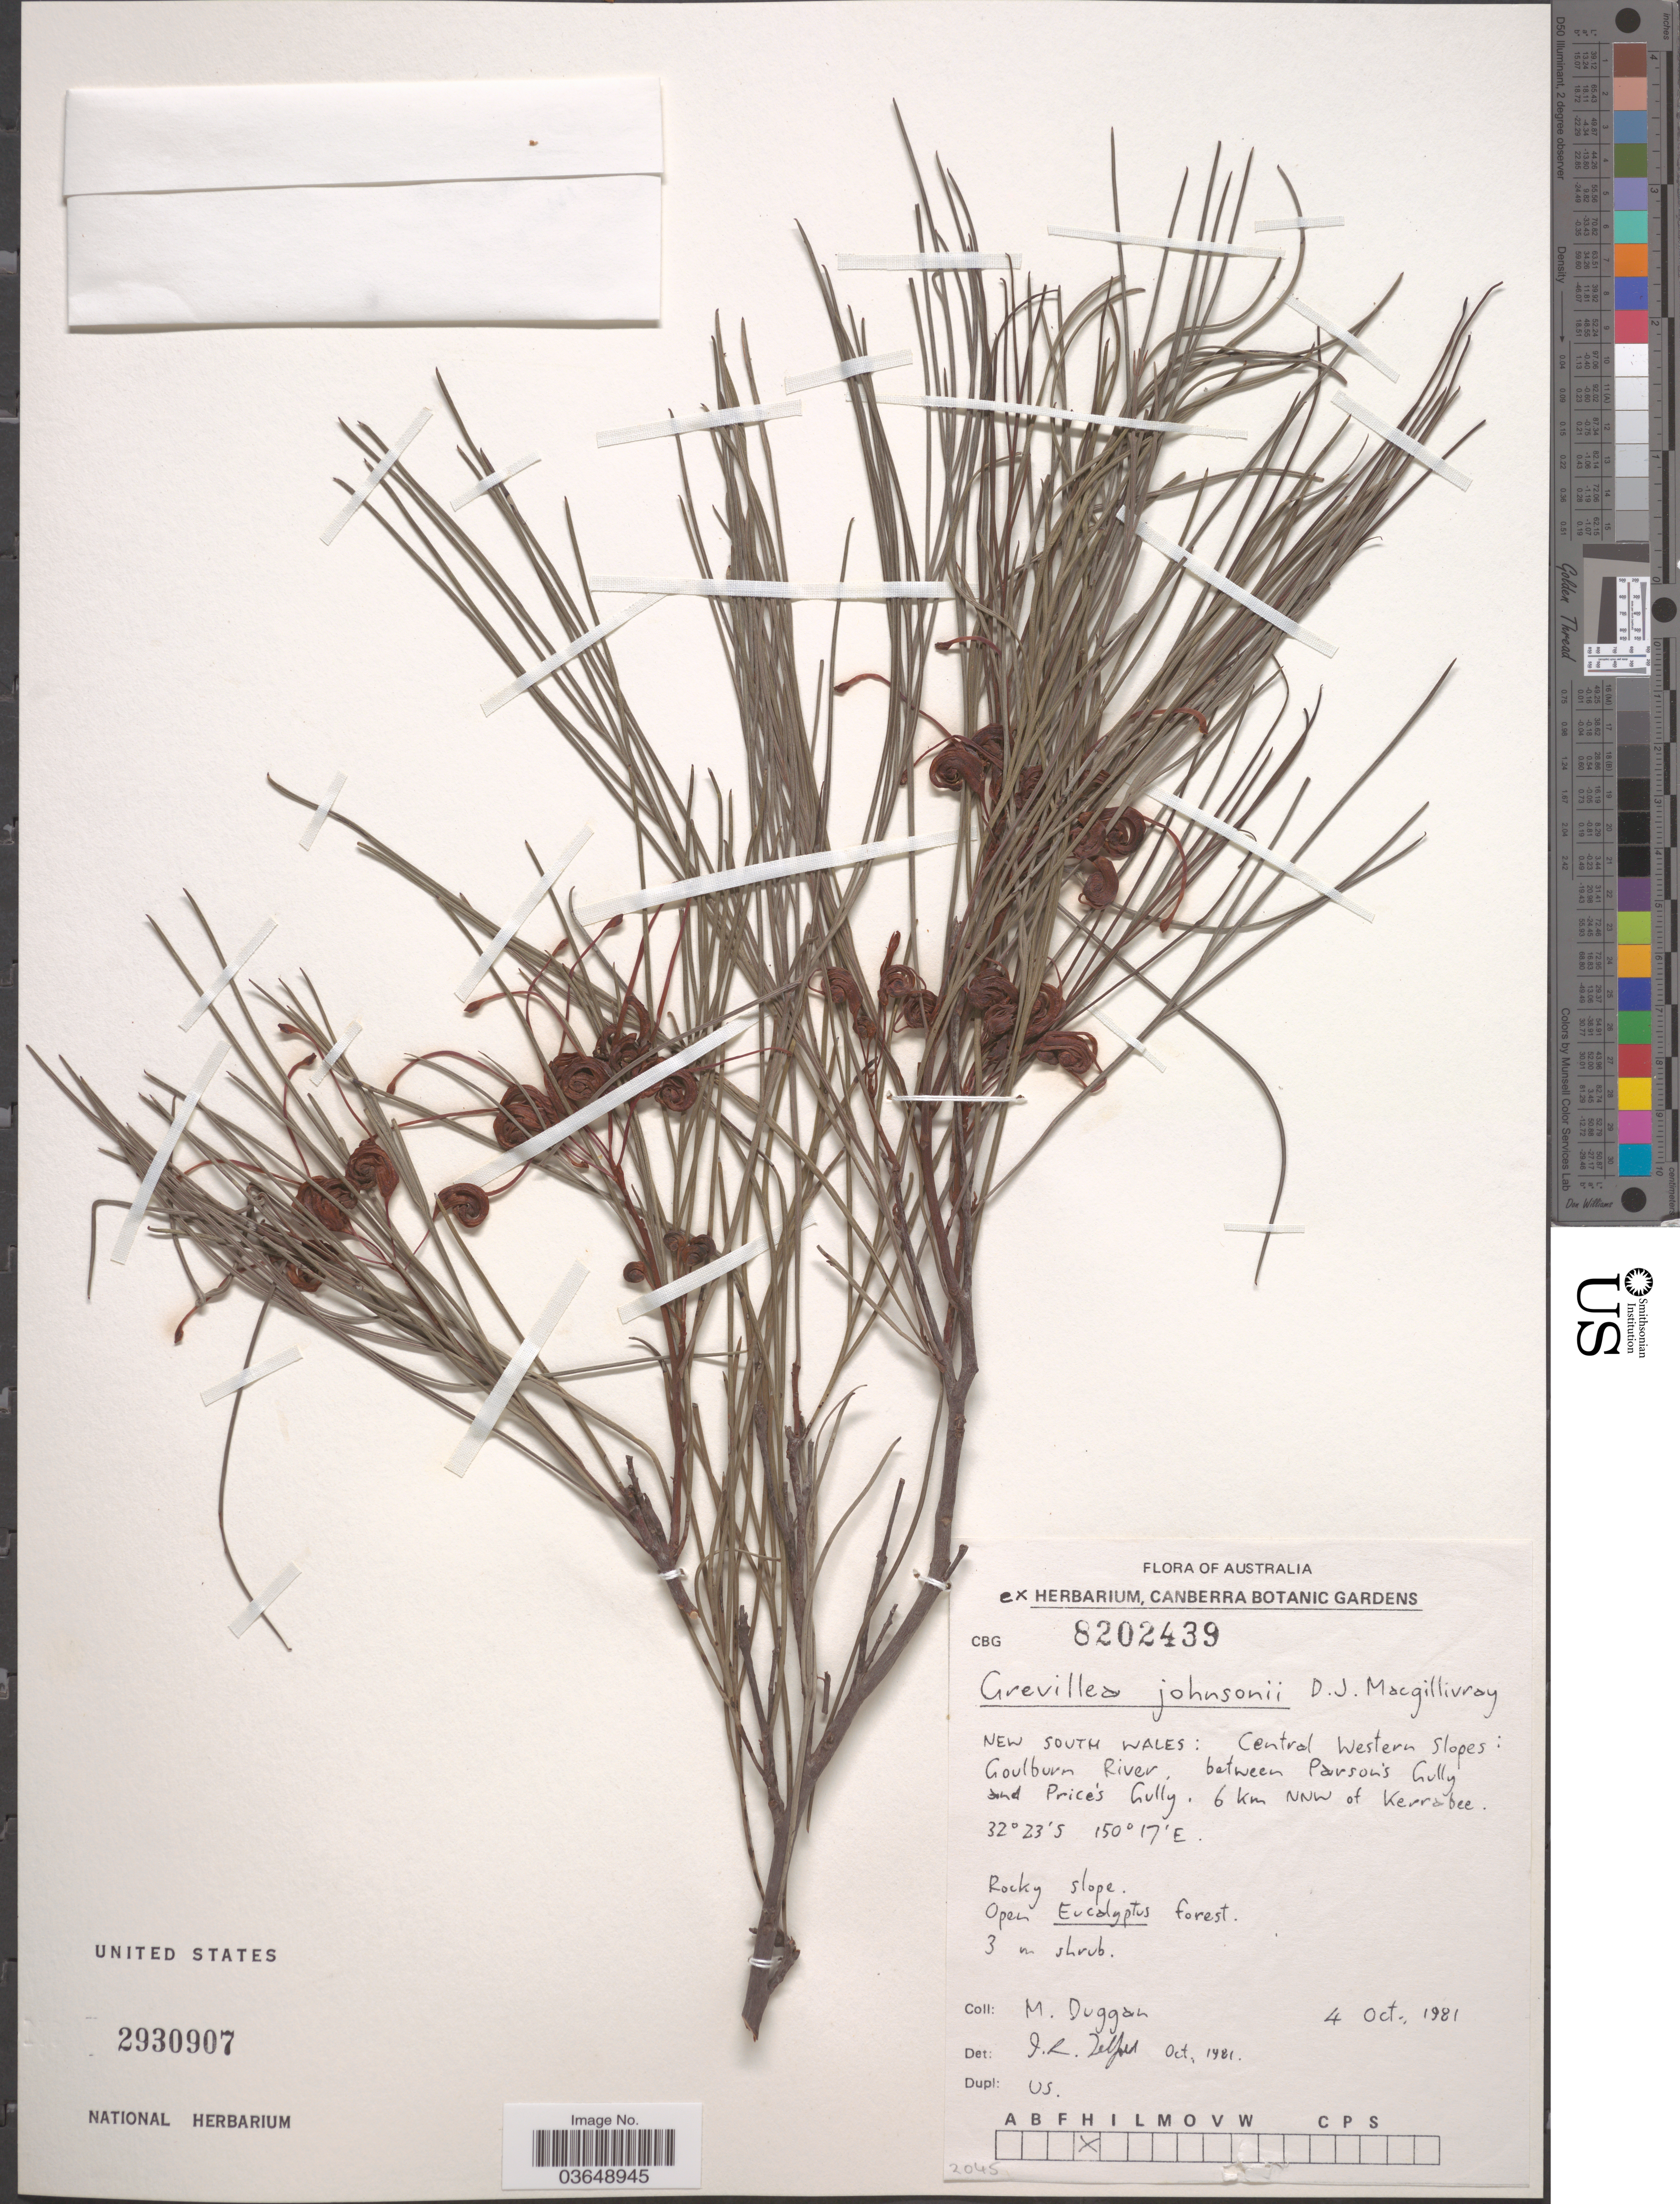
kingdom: Plantae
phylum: Tracheophyta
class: Magnoliopsida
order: Proteales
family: Proteaceae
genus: Grevillea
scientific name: Grevillea johnsonii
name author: McGill.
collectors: M. Duggan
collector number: CBG8202439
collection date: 1981-10-04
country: Australia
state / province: New South Wales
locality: Central Western Slopes: Goulburn River, between Parson's Gully and Price's Gully, 6 Km NNW of Kerrabee.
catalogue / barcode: US 2930907